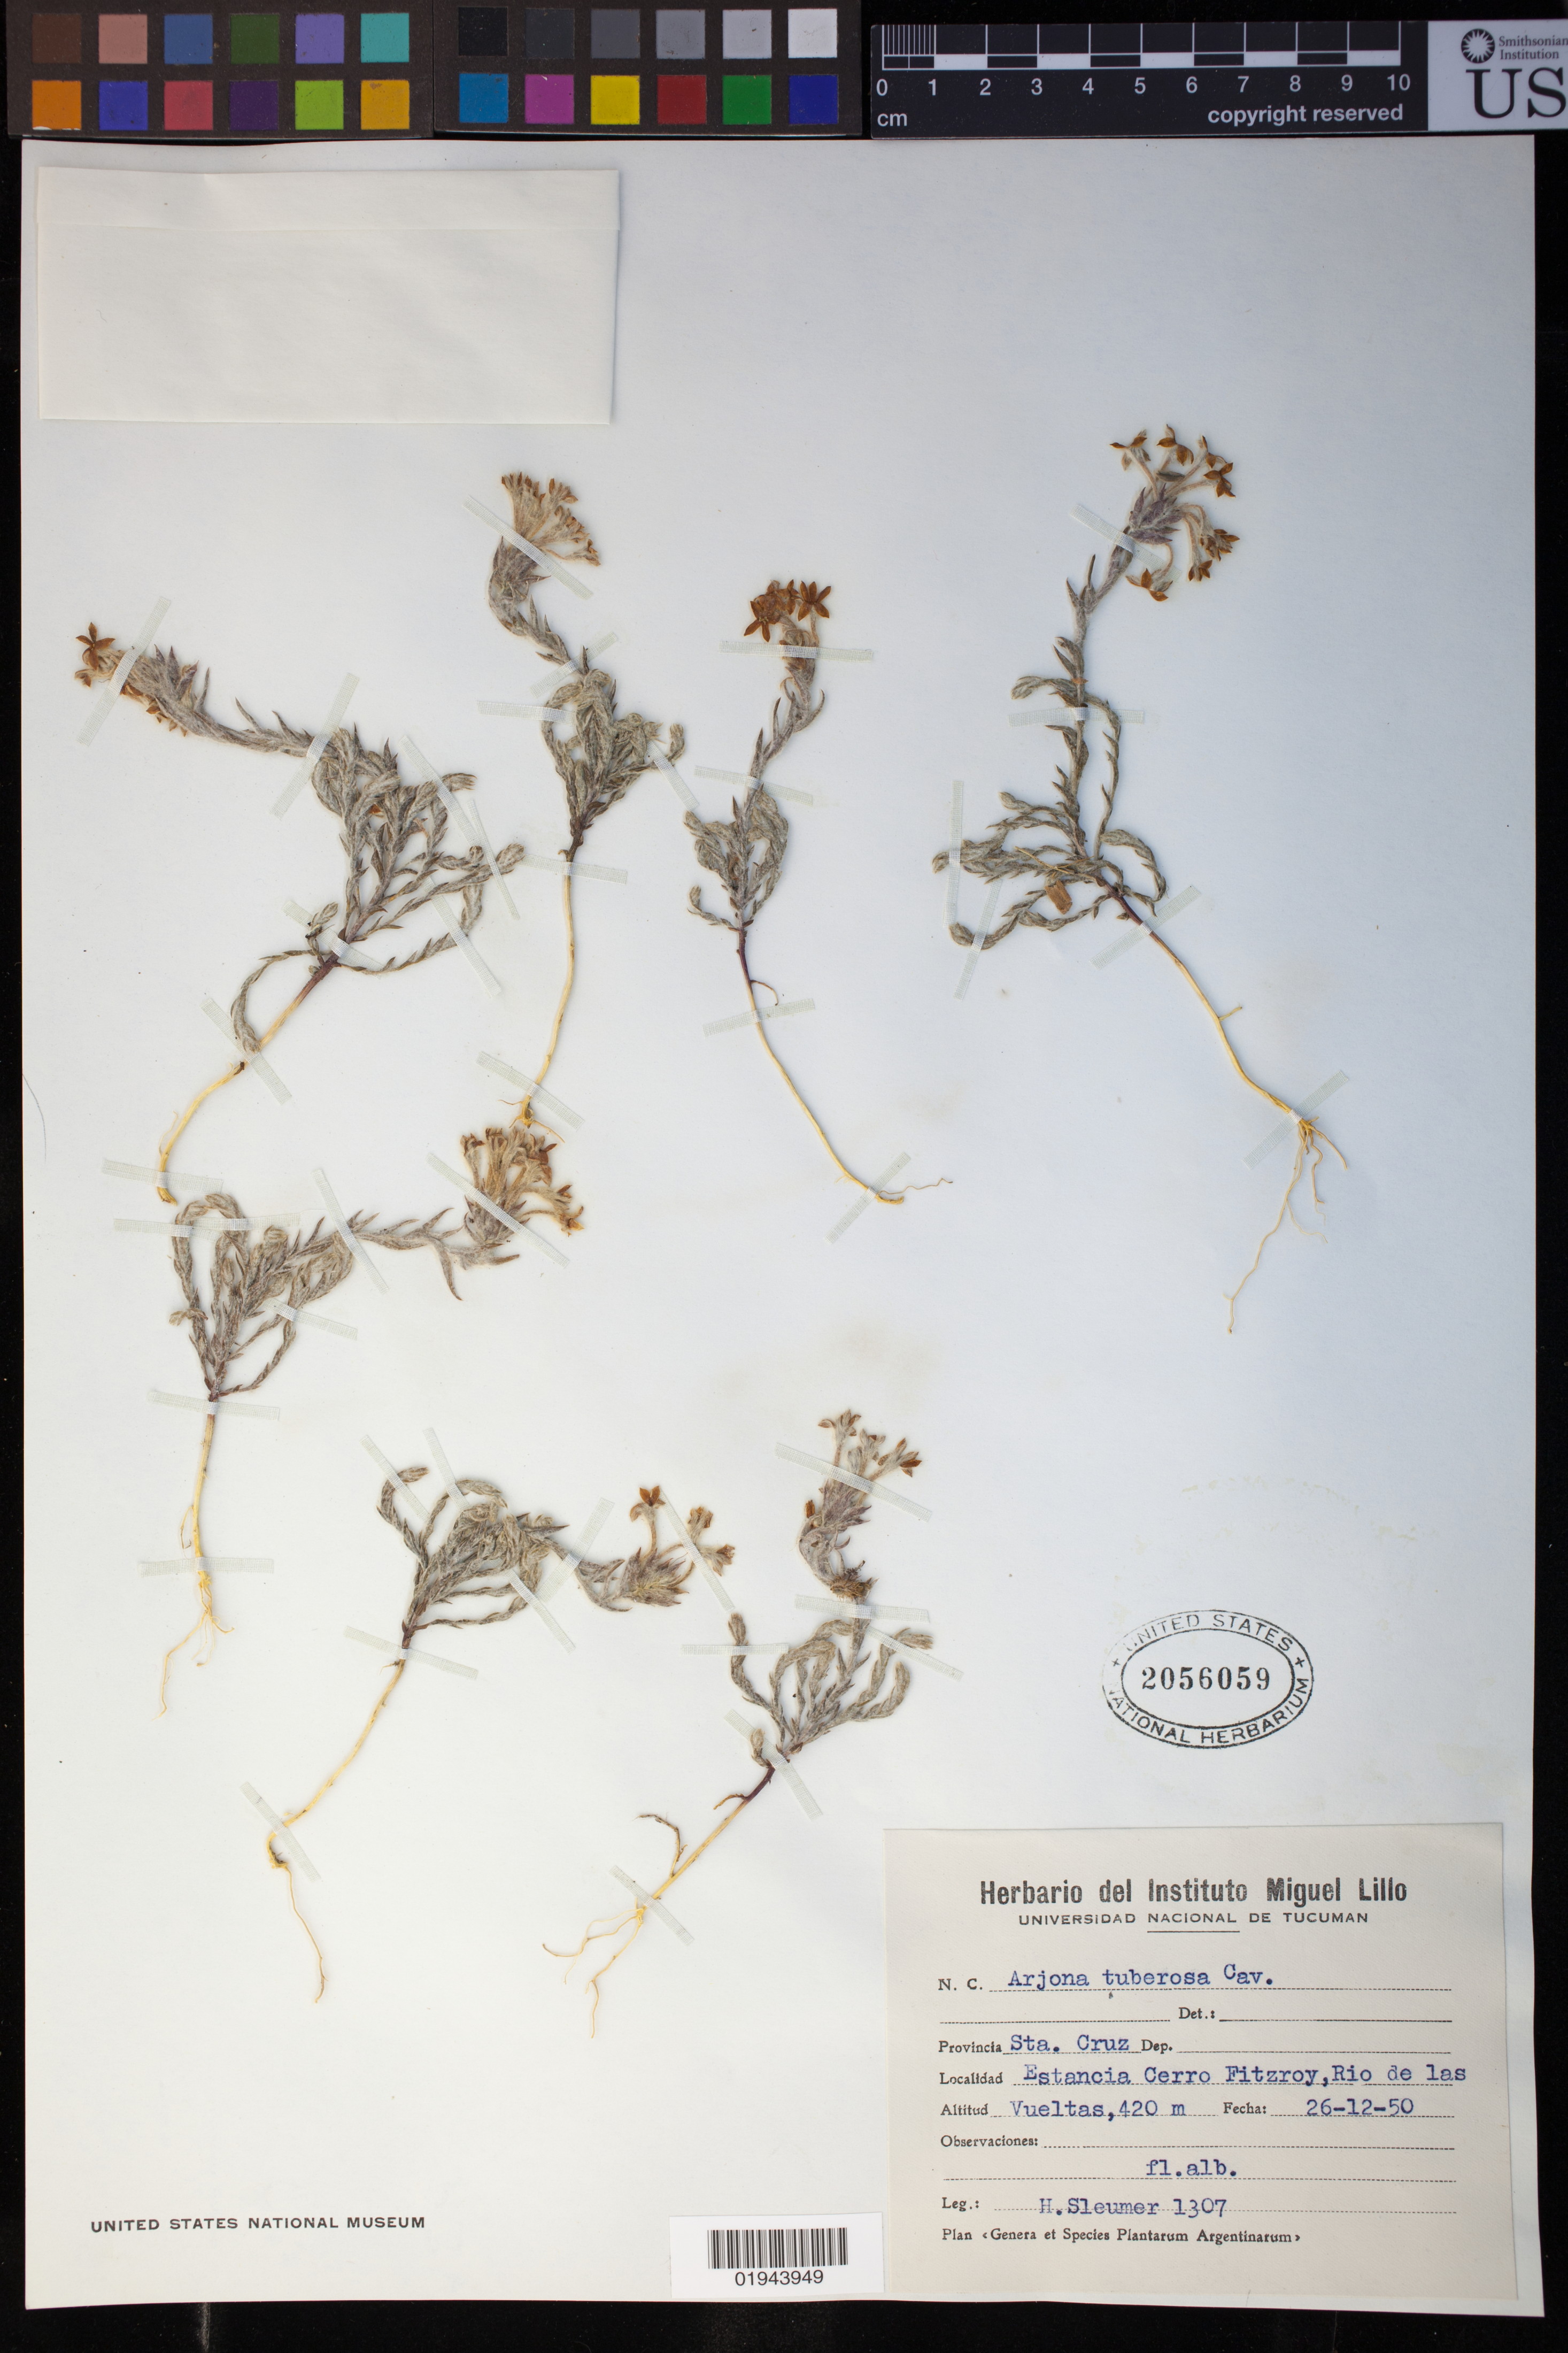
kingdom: Plantae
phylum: Tracheophyta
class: Magnoliopsida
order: Santalales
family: Schoepfiaceae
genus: Arjona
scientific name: Arjona tuberosa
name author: Cav.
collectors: H. O. Sleumer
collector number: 1307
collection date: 1950-12-26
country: Argentina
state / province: Santa Cruz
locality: Estancia Cerro Fitzroy, Rio de las Vueltas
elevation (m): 420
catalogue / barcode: US 2056059